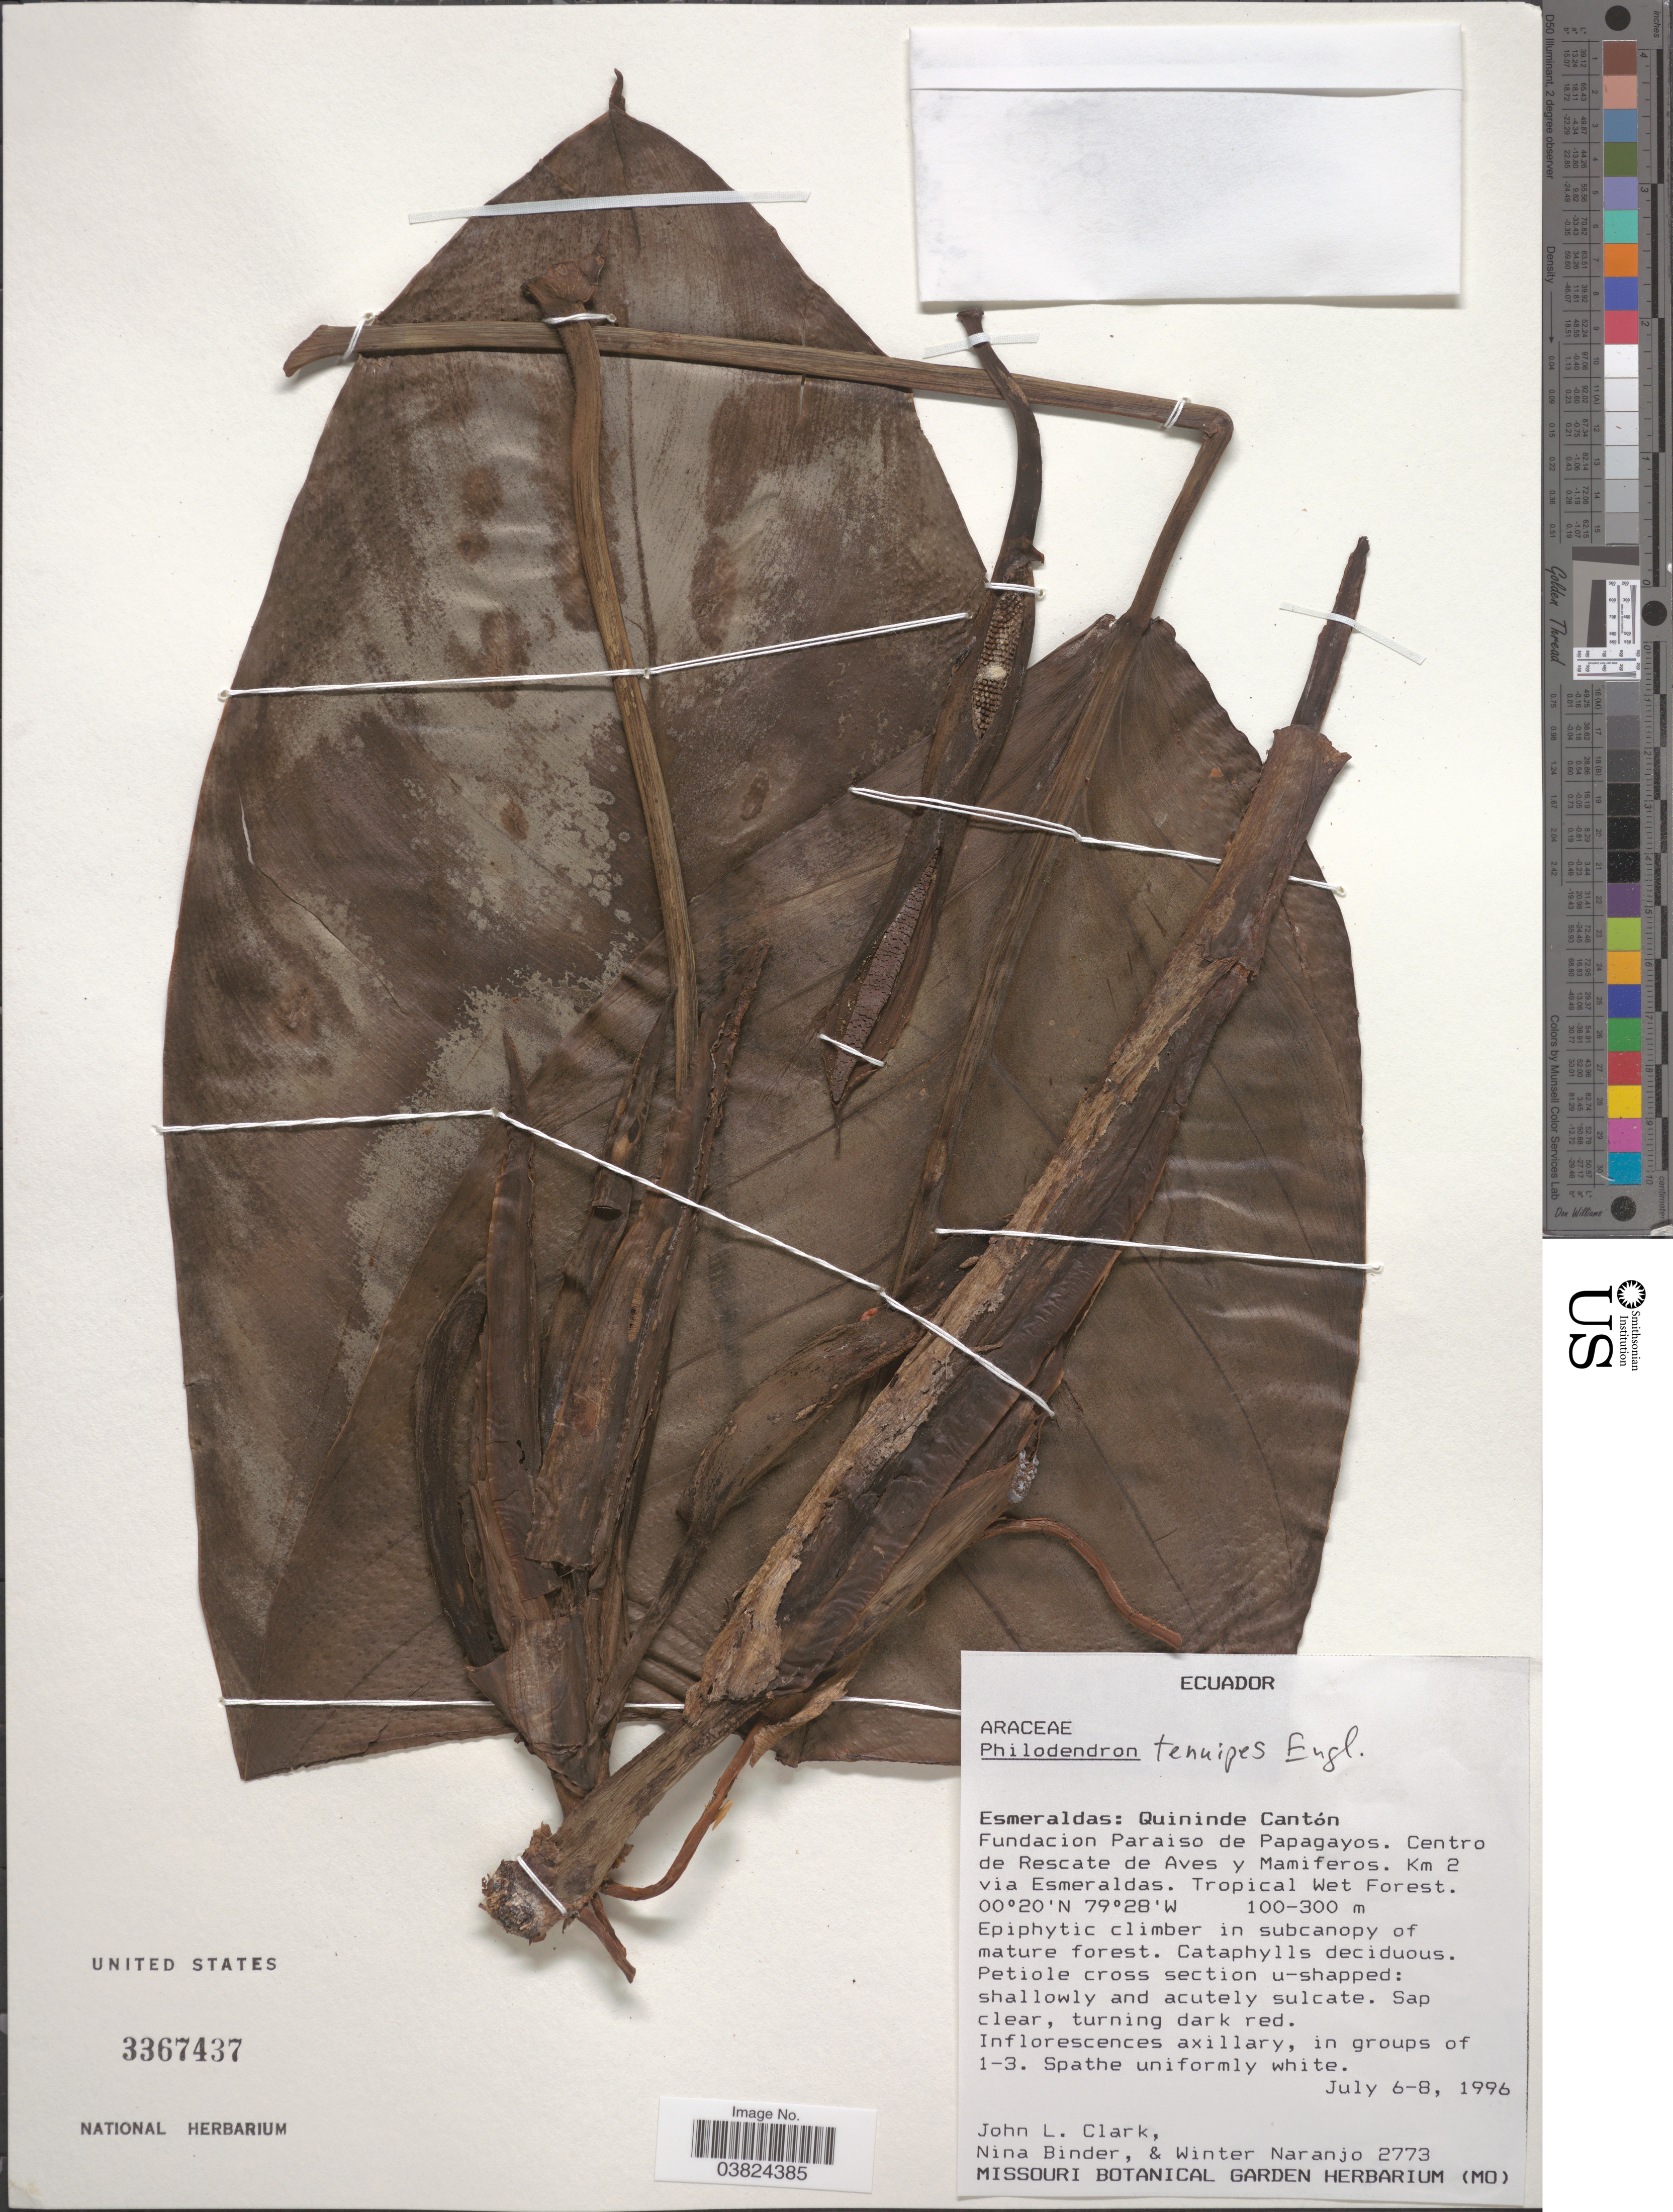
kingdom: Plantae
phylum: Tracheophyta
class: Liliopsida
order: Alismatales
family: Araceae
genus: Philodendron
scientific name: Philodendron tenuipes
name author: Engl.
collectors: J. L. Clark, N. Binder & W. Naranjo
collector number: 2773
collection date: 1996-07-06/1996-07-08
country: Ecuador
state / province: Esmeraldas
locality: Quininde Cantón. Fundacion Paraiso de Papagayos. Centro de Rescate de Aves y Mamiferos. Km 2 via Esmeraldas.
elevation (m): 100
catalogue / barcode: US 3367437